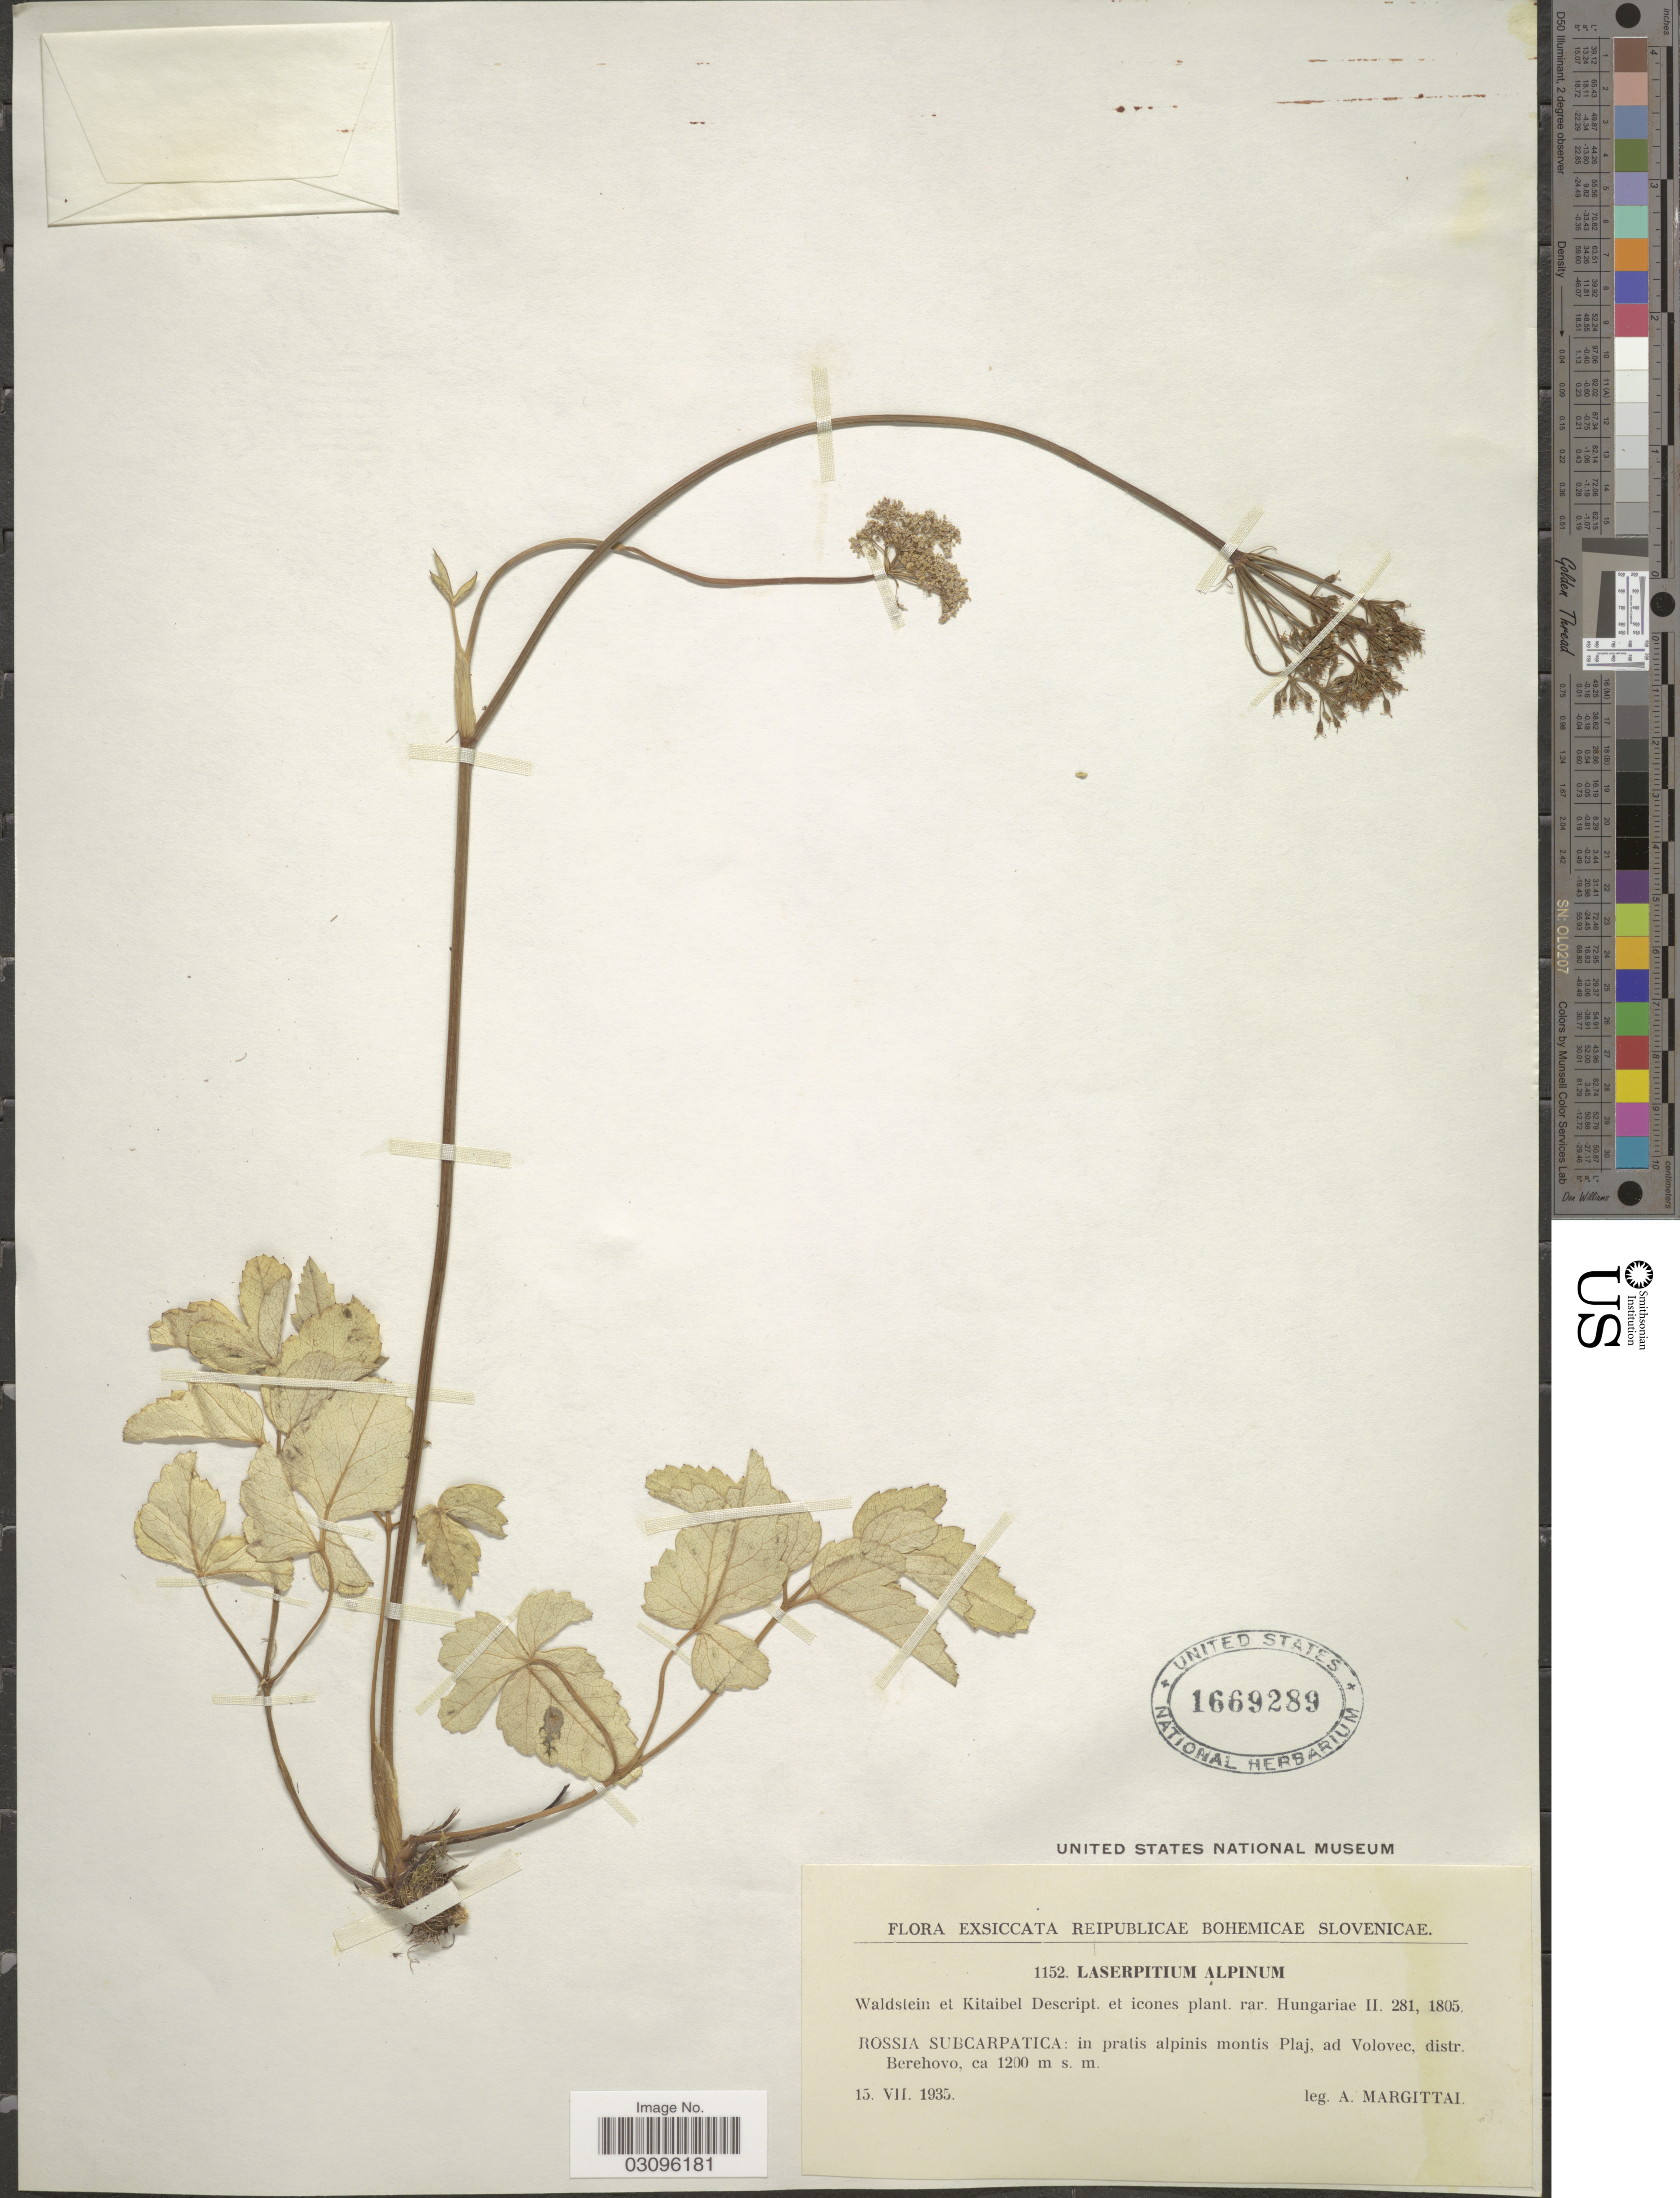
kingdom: Plantae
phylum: Tracheophyta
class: Magnoliopsida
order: Apiales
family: Apiaceae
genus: Laserpitium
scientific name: Laserpitium alpinum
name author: Waldst. & Kit.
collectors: A. Margittal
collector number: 1152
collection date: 1935-07-15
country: Ukraine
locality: Reipublicae Bohemicae Slovenicae. Rossia Subcarpatica: in pratis alpinis montis Plaj, ad Volovec, distr. Berehovo.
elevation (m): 1200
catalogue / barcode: US 1669289